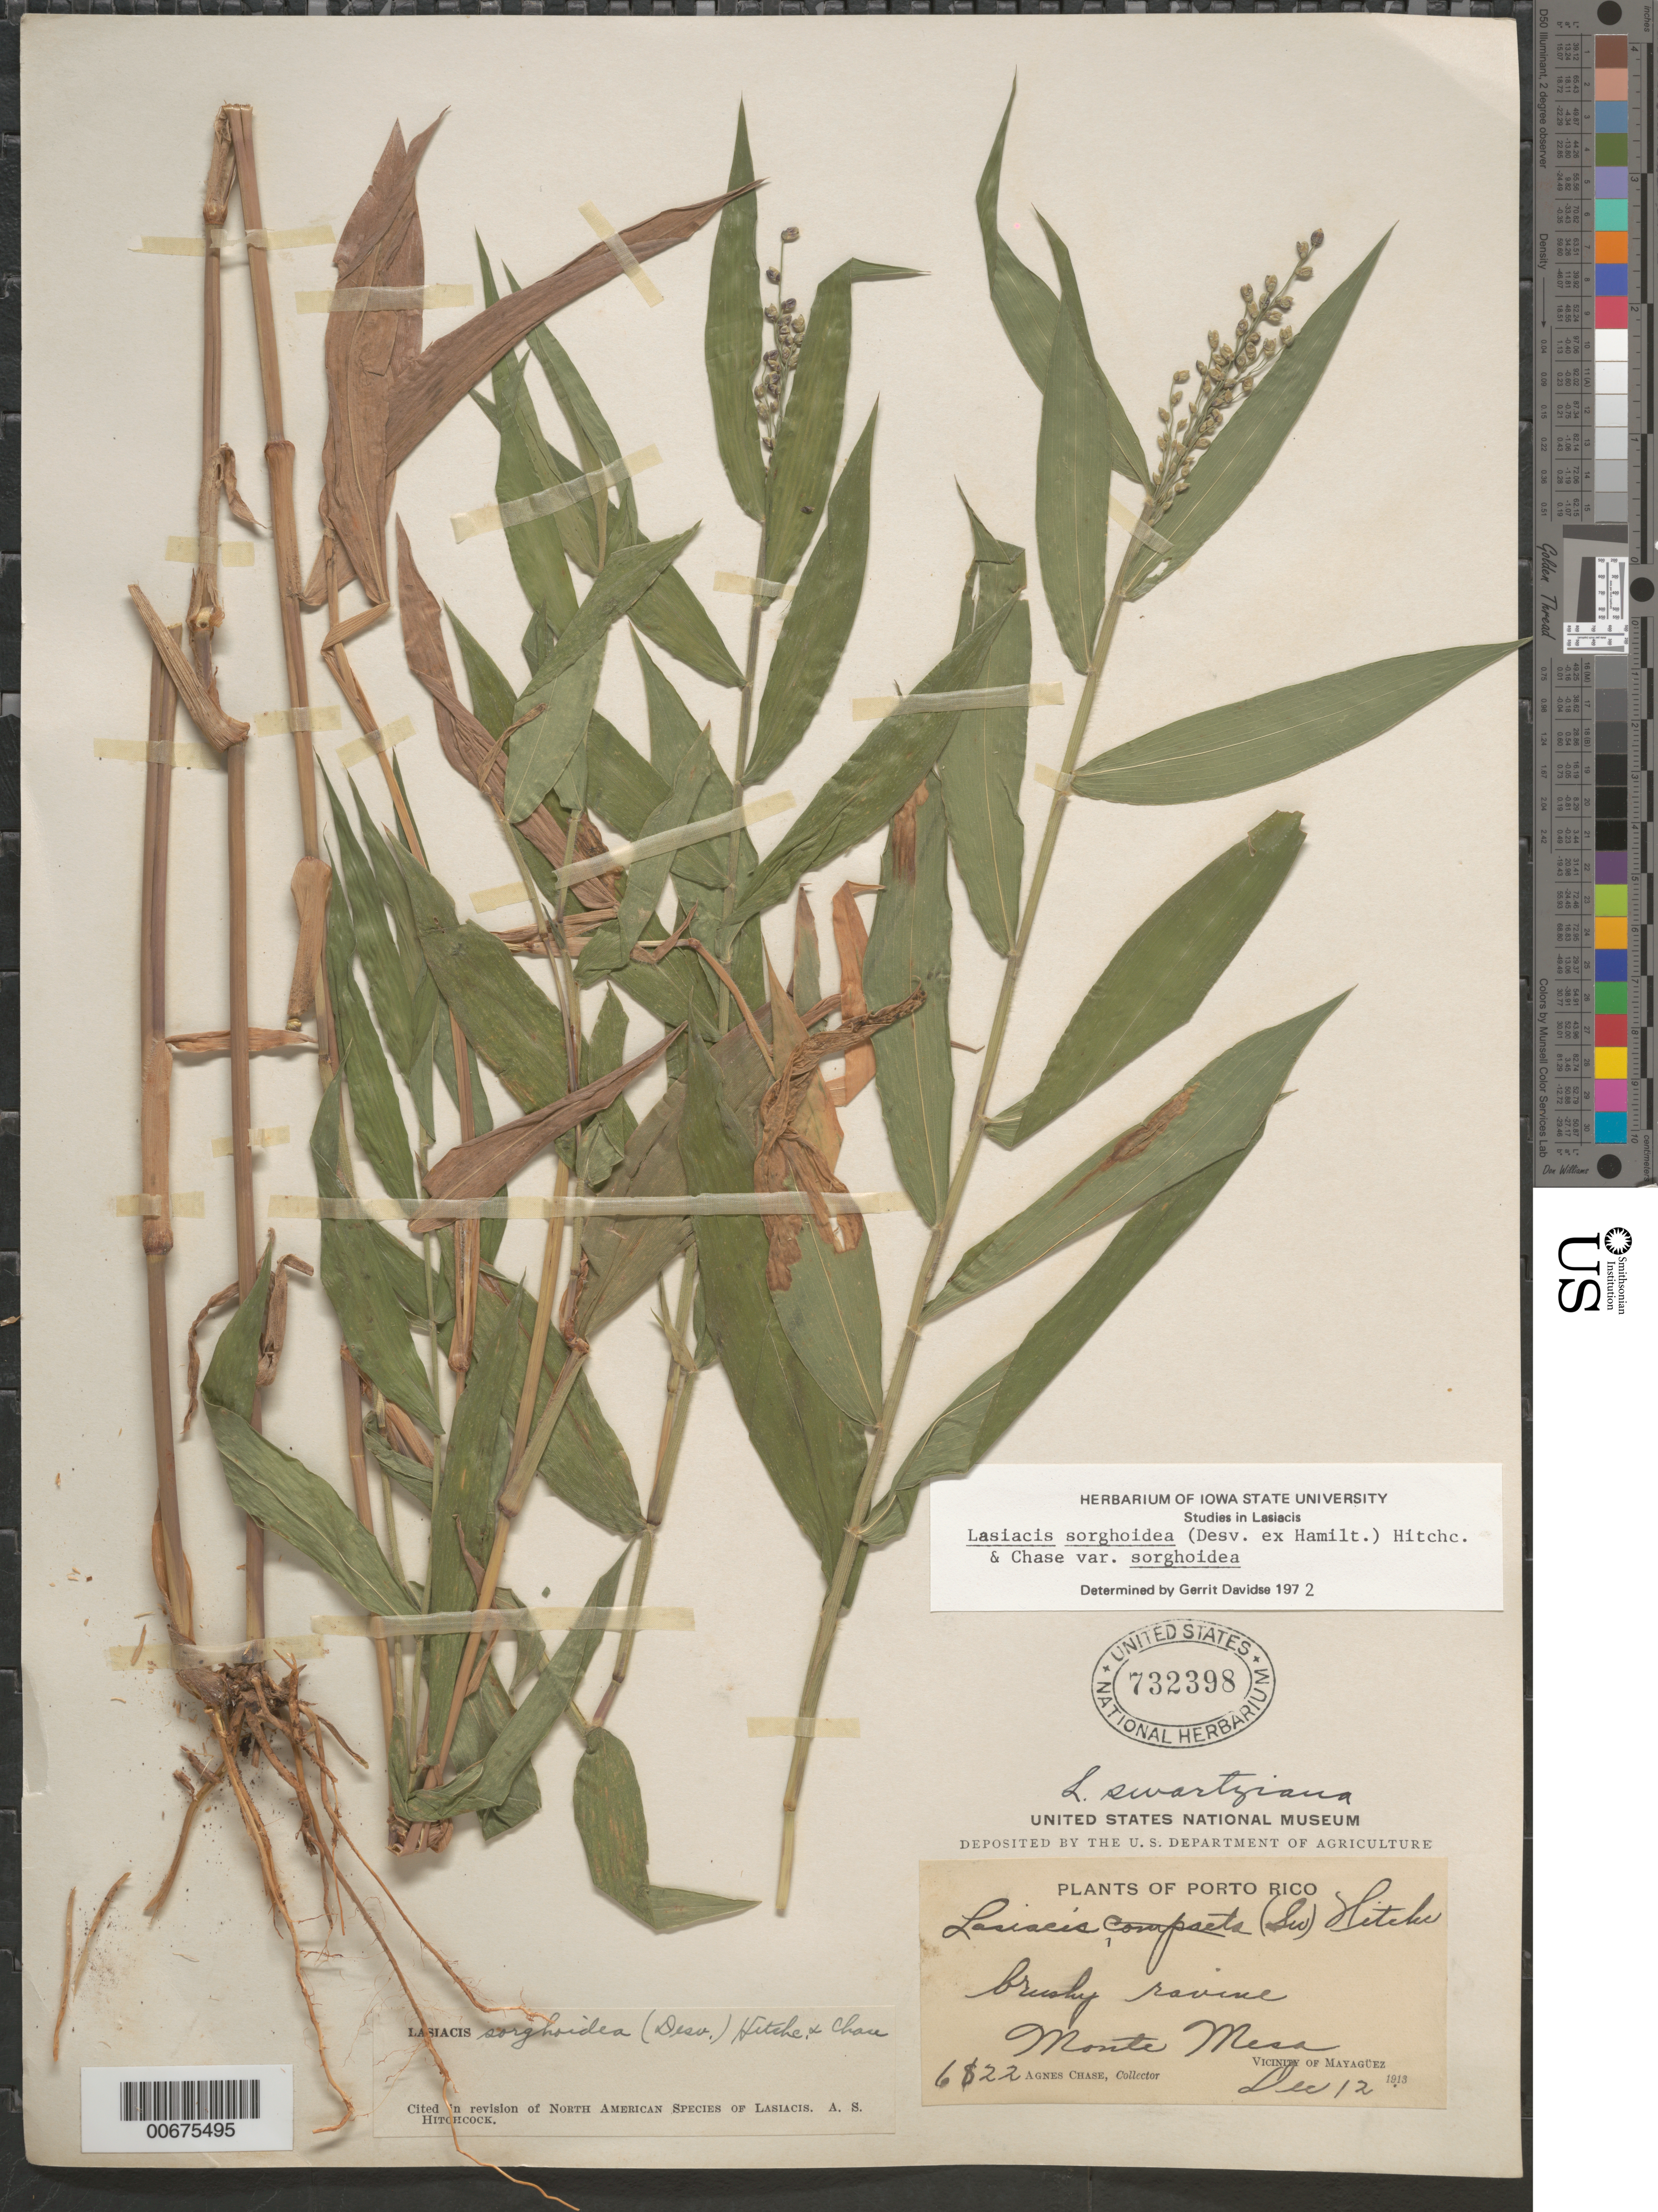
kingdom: Plantae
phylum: Tracheophyta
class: Liliopsida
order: Poales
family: Poaceae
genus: Lasiacis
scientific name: Lasiacis sorghoidea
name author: (Desv. ex Ham.) Hitchc. & Chase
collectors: A. Chase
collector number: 6122*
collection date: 1913-12-12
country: Puerto Rico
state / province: Mayagüez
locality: Brushy ravine. Monte Mesa, Vicinity of Mayagüez.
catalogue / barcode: US 732398